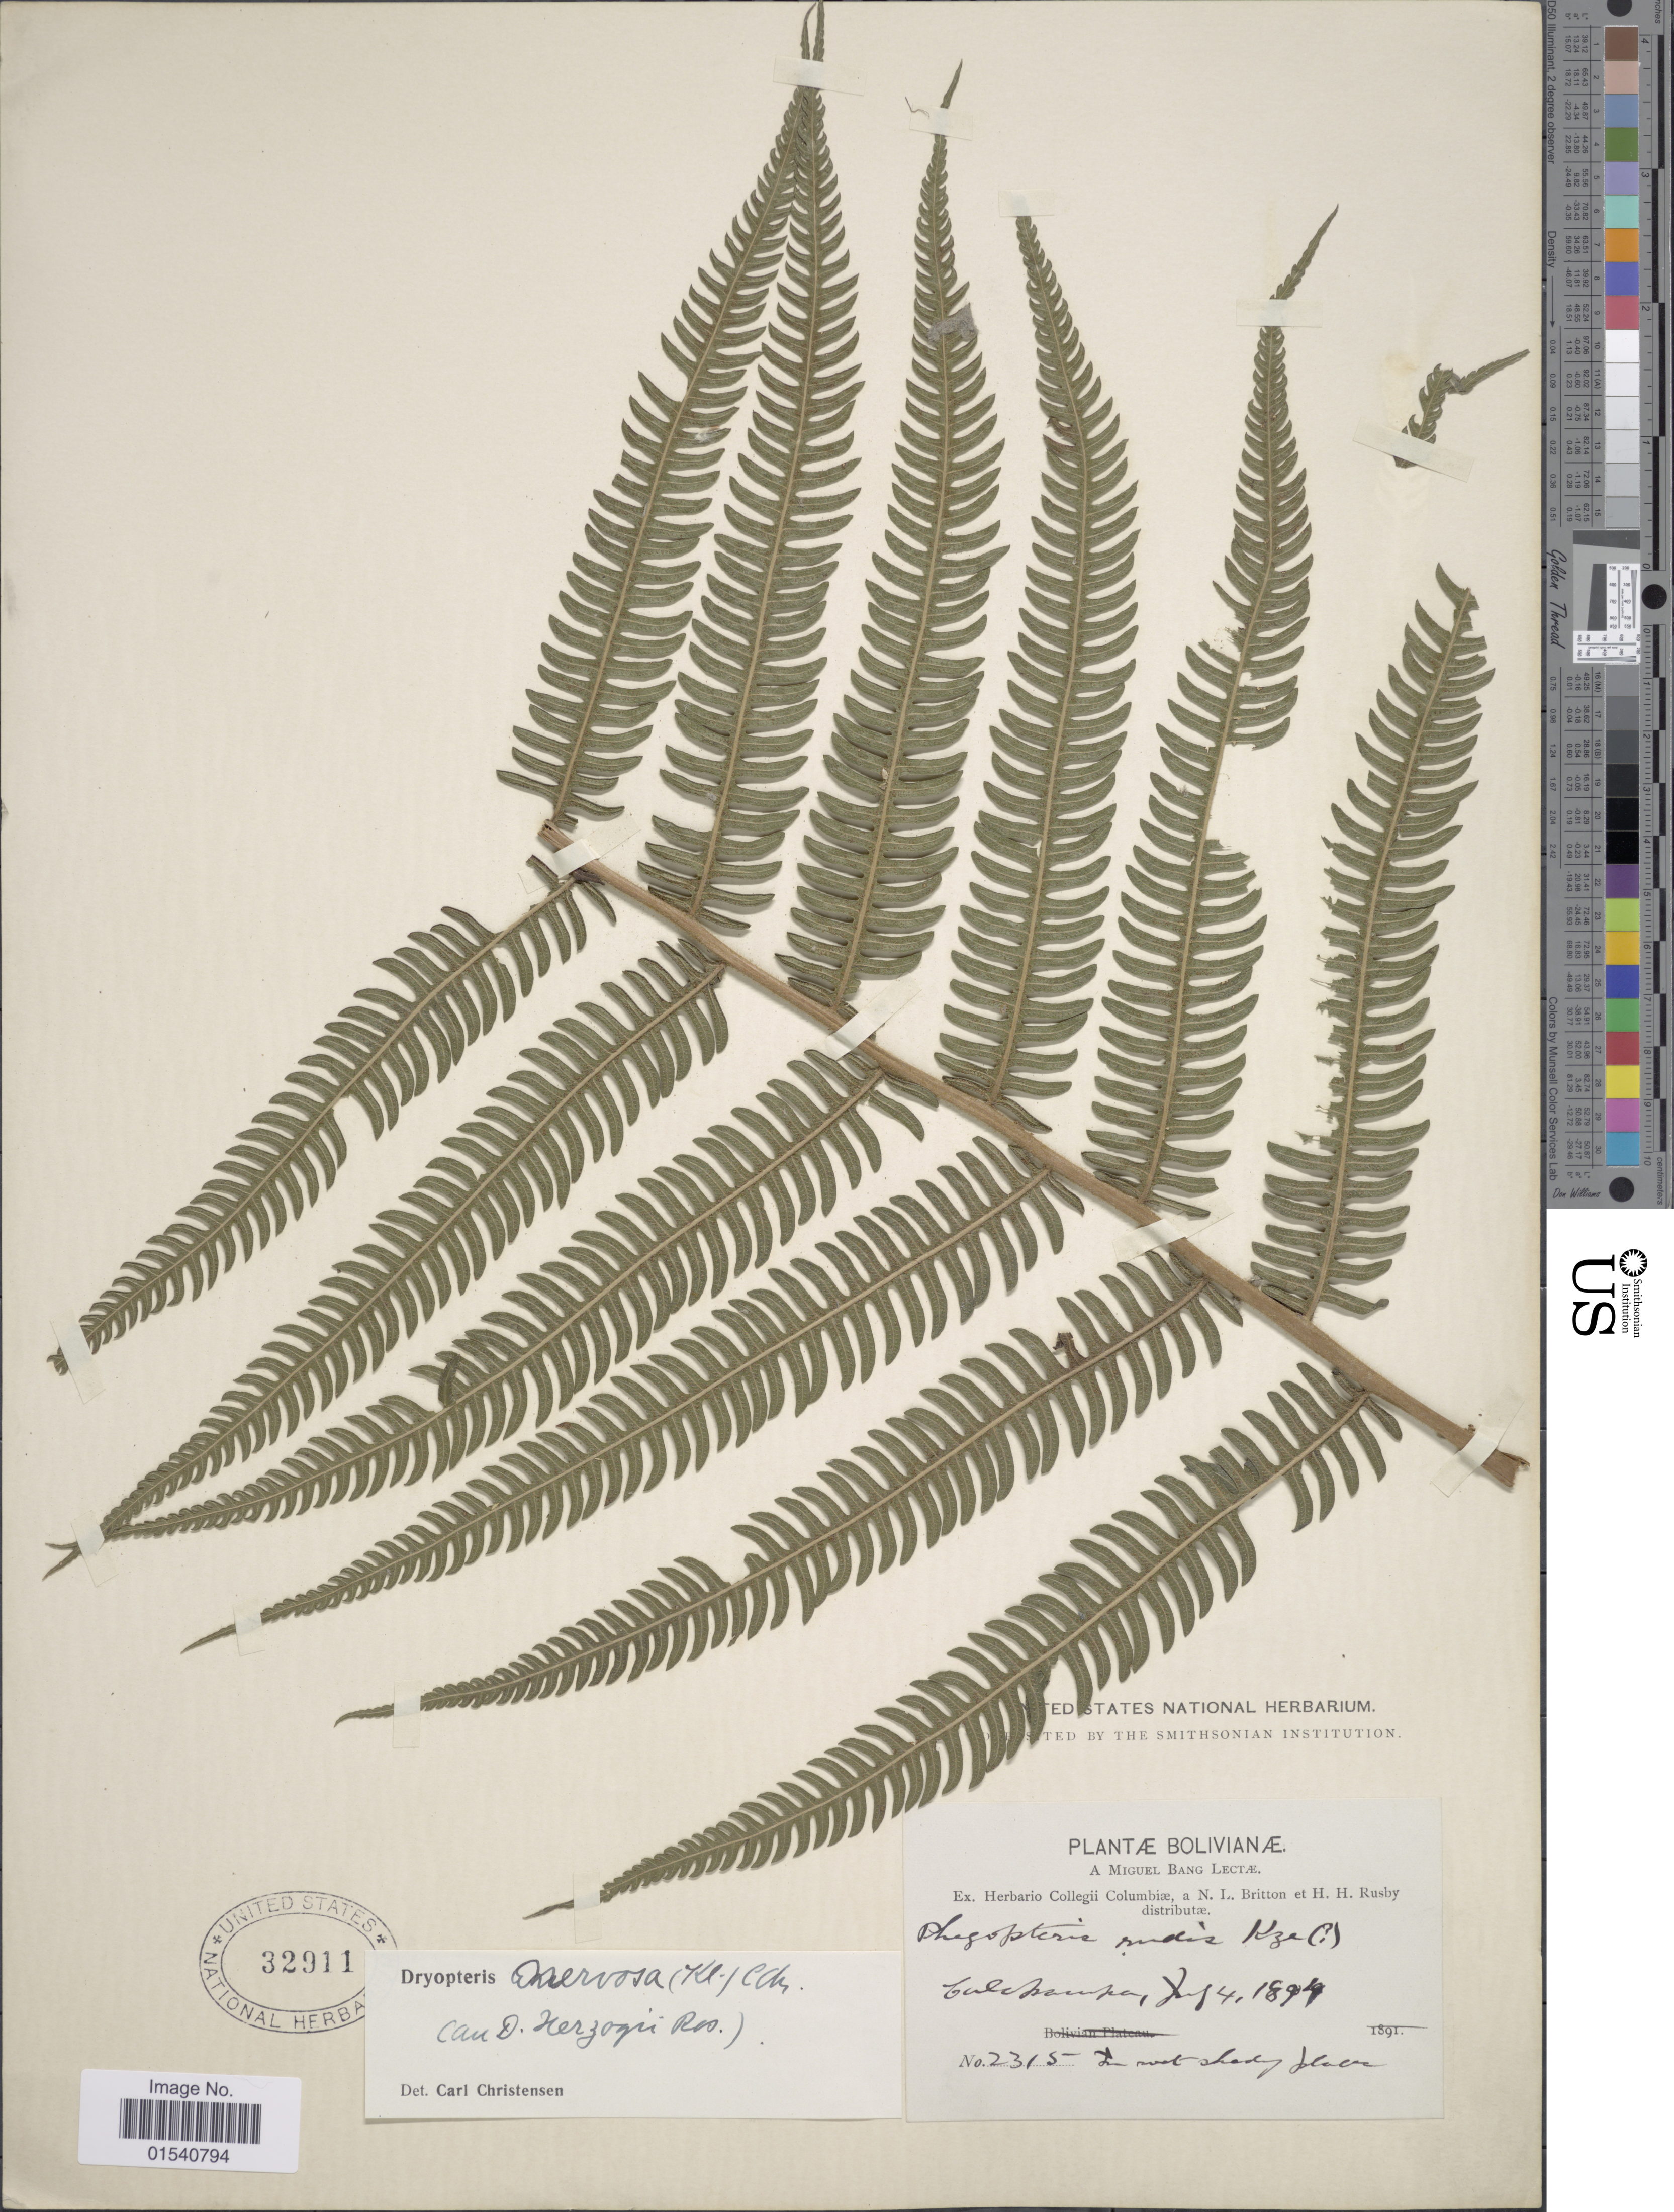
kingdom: Plantae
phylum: Tracheophyta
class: Polypodiopsida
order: Polypodiales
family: Thelypteridaceae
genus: Amauropelta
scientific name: Amauropelta rudis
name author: (Kunze) Pic. Serm.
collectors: M. Bang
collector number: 2315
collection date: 1894-07-04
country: Bolivia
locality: Calopampa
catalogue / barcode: US 32911